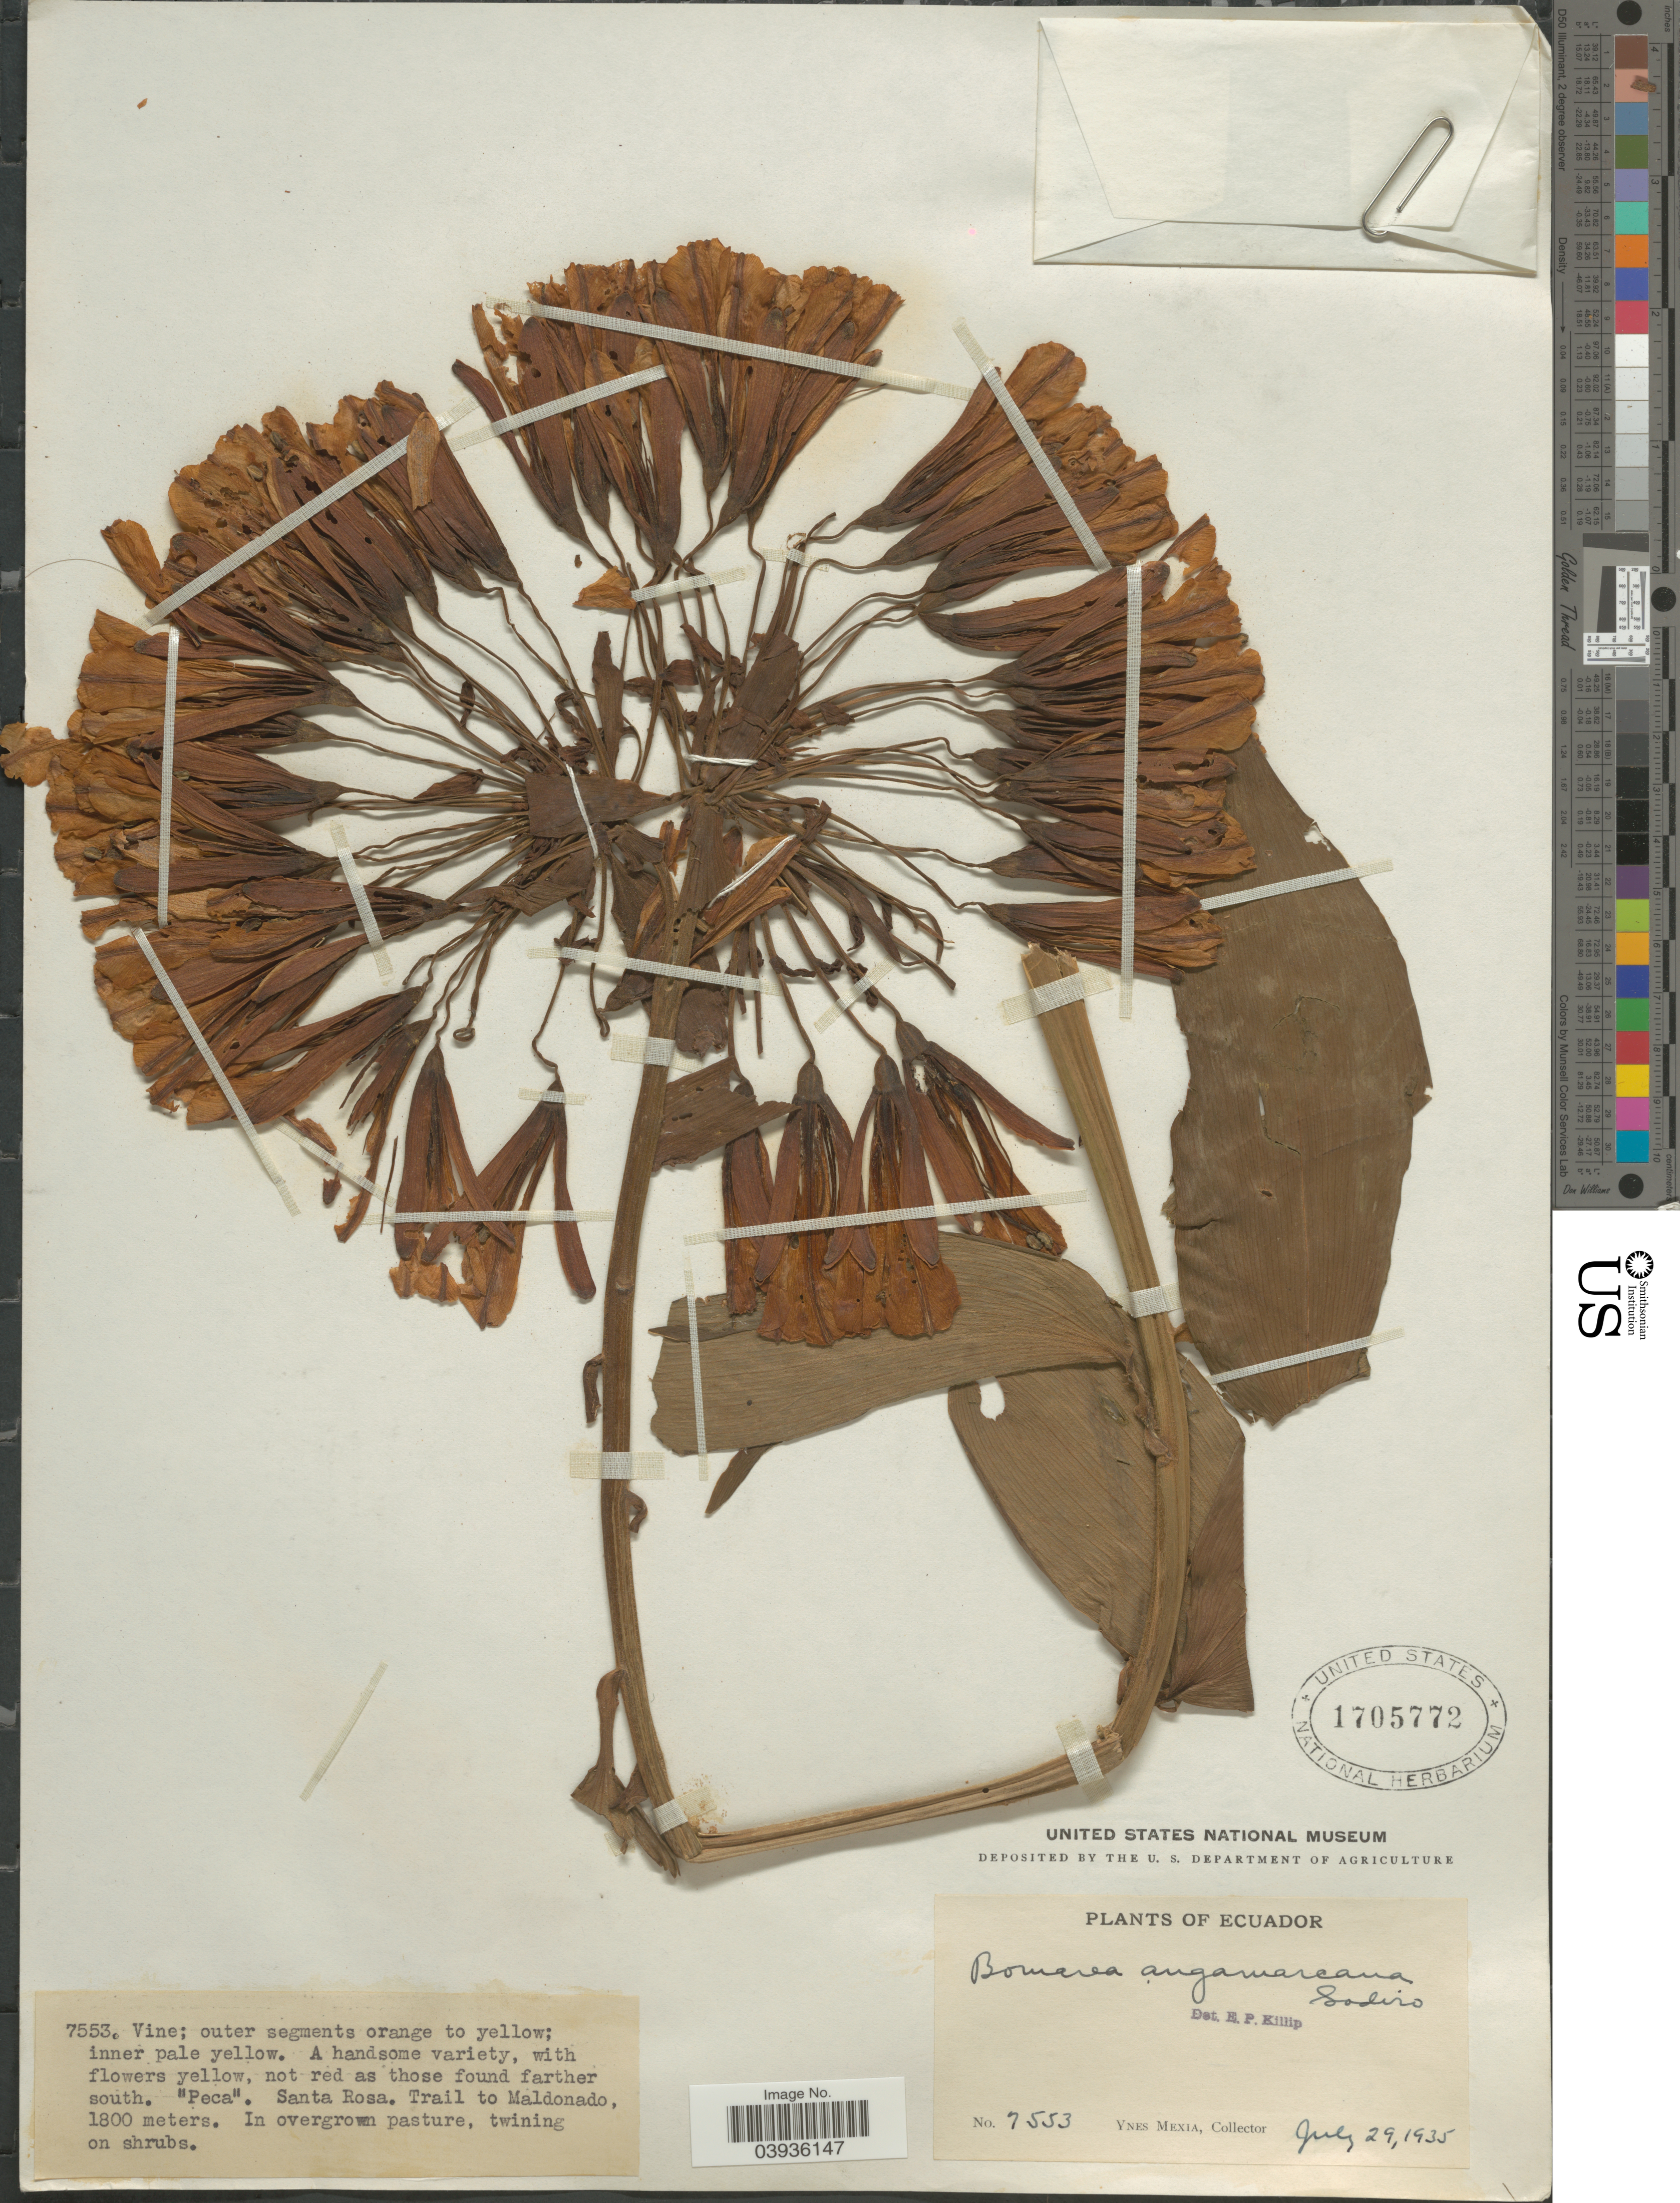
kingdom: Plantae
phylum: Tracheophyta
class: Liliopsida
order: Liliales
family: Alstroemeriaceae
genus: Bomarea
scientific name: Bomarea angamarcana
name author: Sodiro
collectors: Y. Mexia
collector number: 7553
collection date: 1935-07-29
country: Ecuador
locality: Santa Rosa. Trail to Maldonado.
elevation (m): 1800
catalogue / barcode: US 1705772